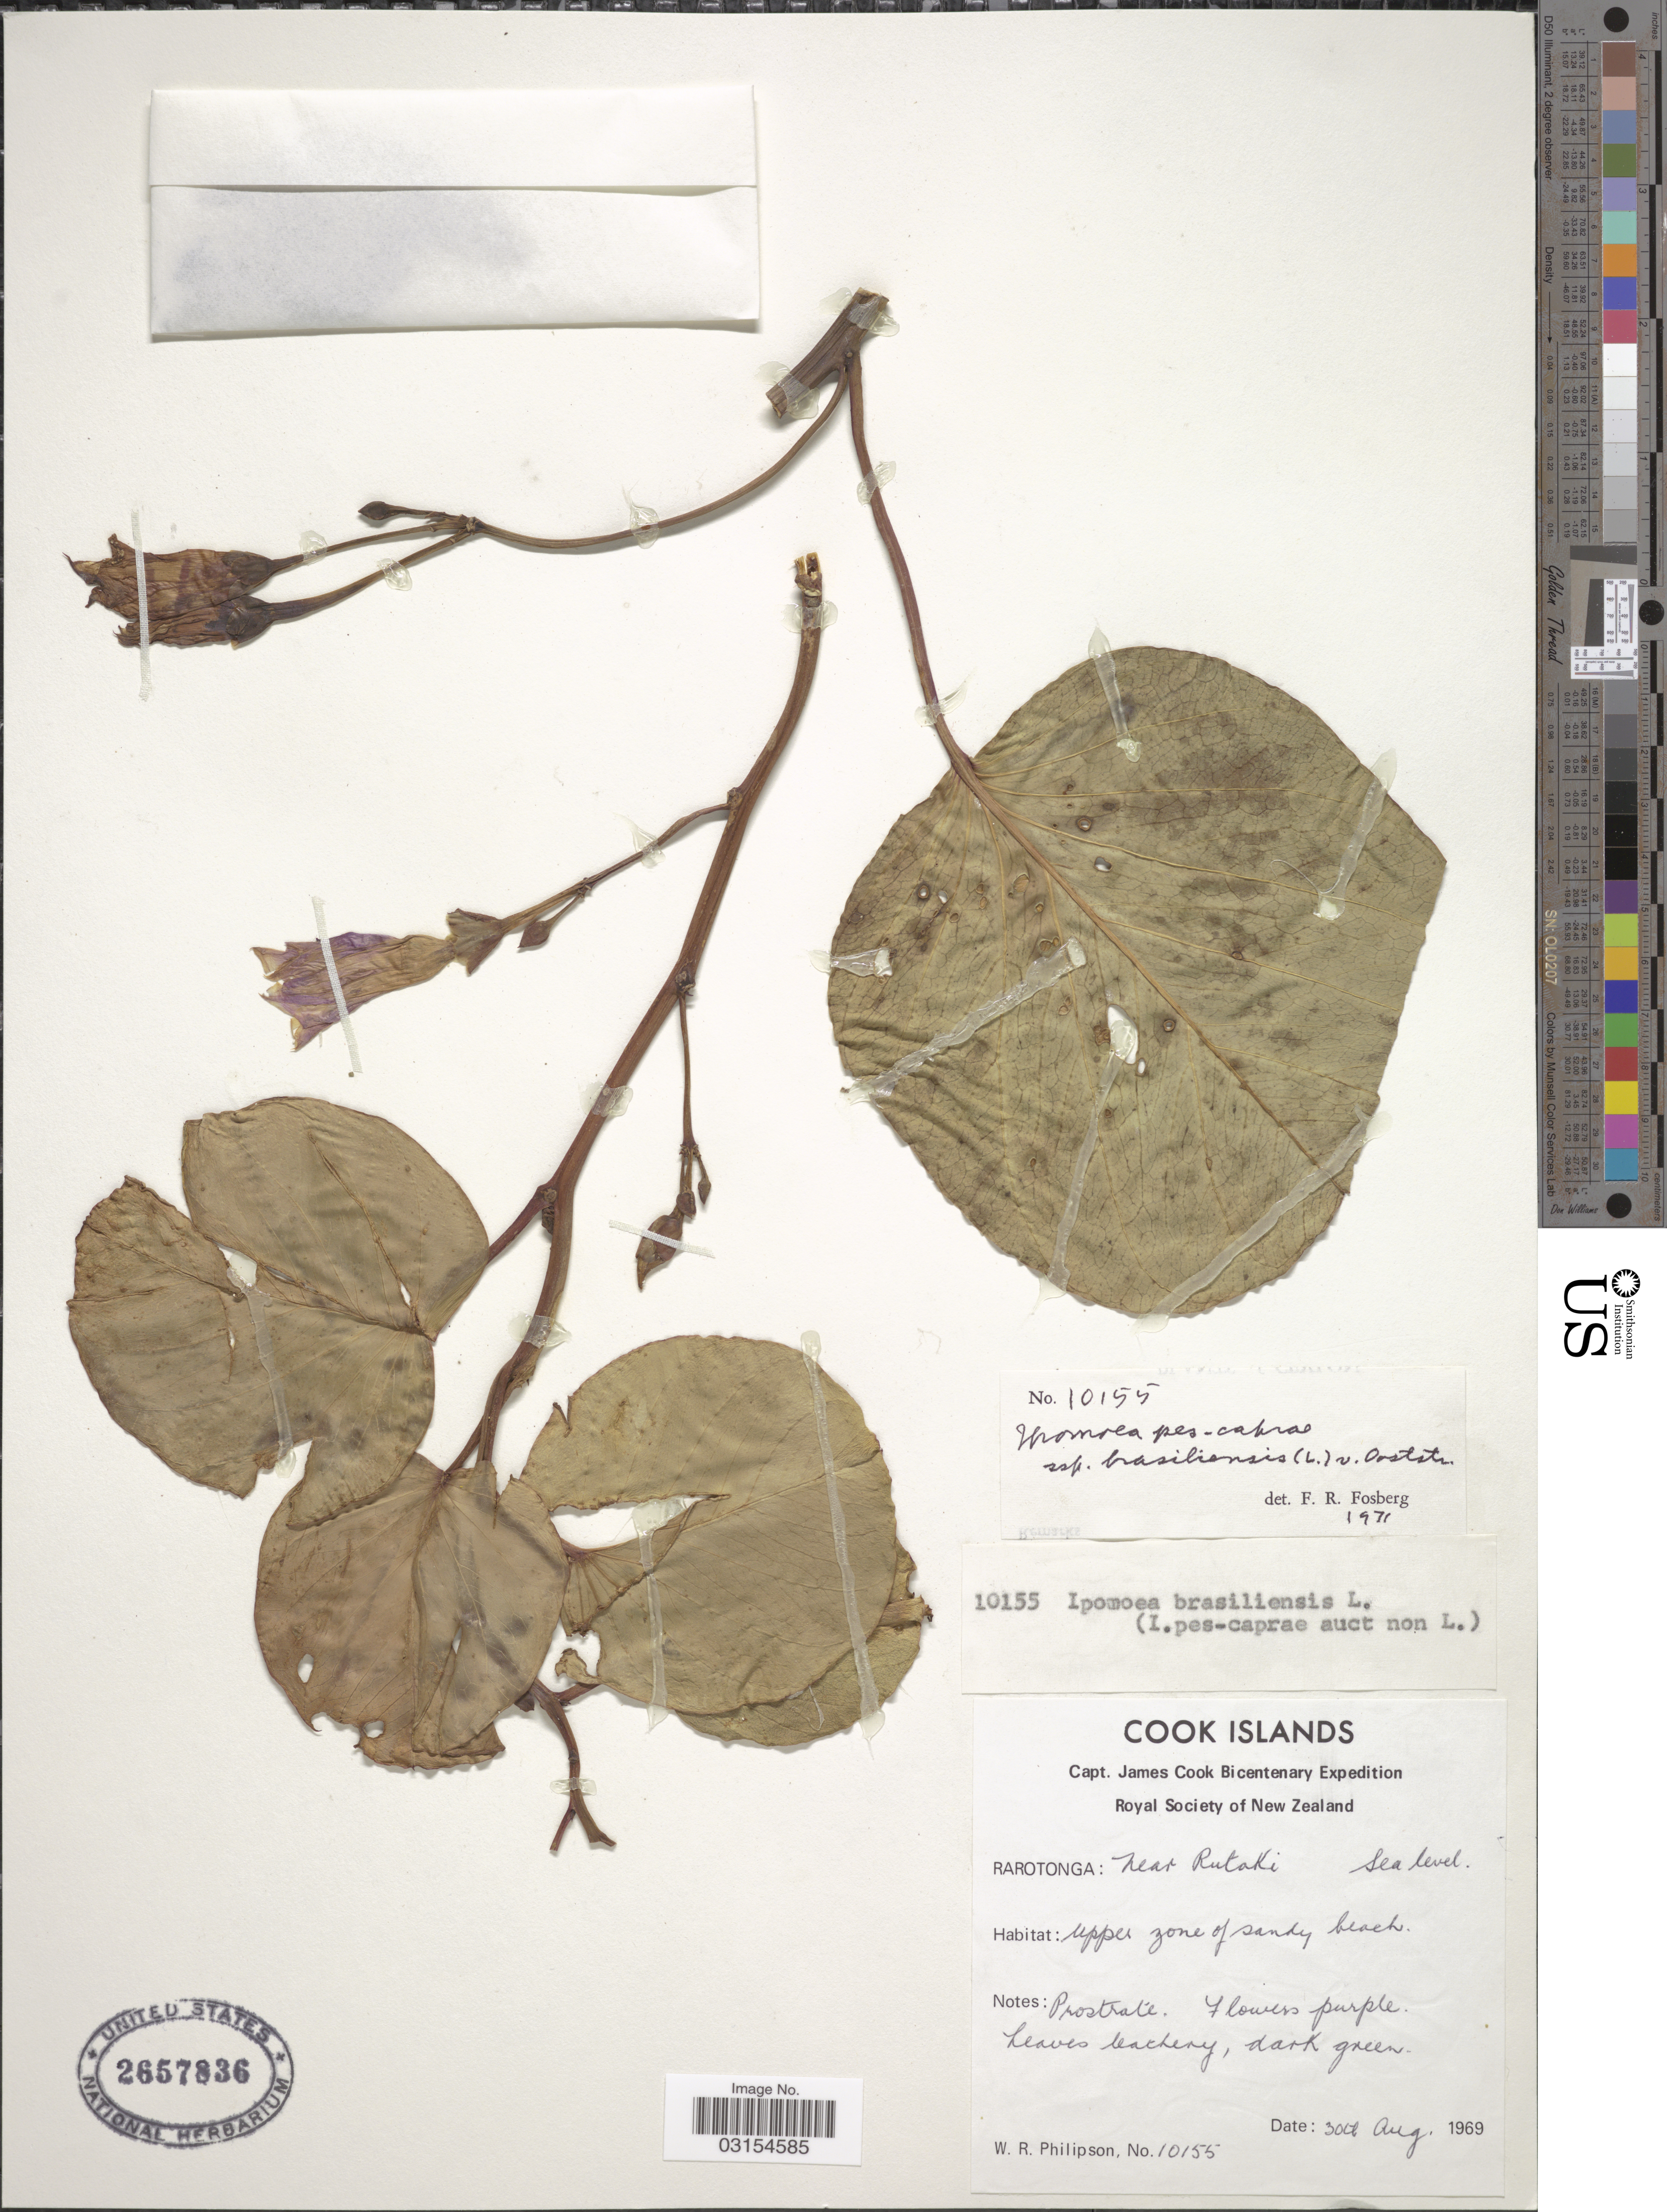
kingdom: Plantae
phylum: Tracheophyta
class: Magnoliopsida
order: Solanales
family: Convolvulaceae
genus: Ipomoea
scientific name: Ipomoea pes-caprae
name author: (L.) R. Br.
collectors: W. R. Philipson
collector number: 10155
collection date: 1969-08-30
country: Cook Islands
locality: Rarotonga: near Rutoki.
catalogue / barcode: US 2657836